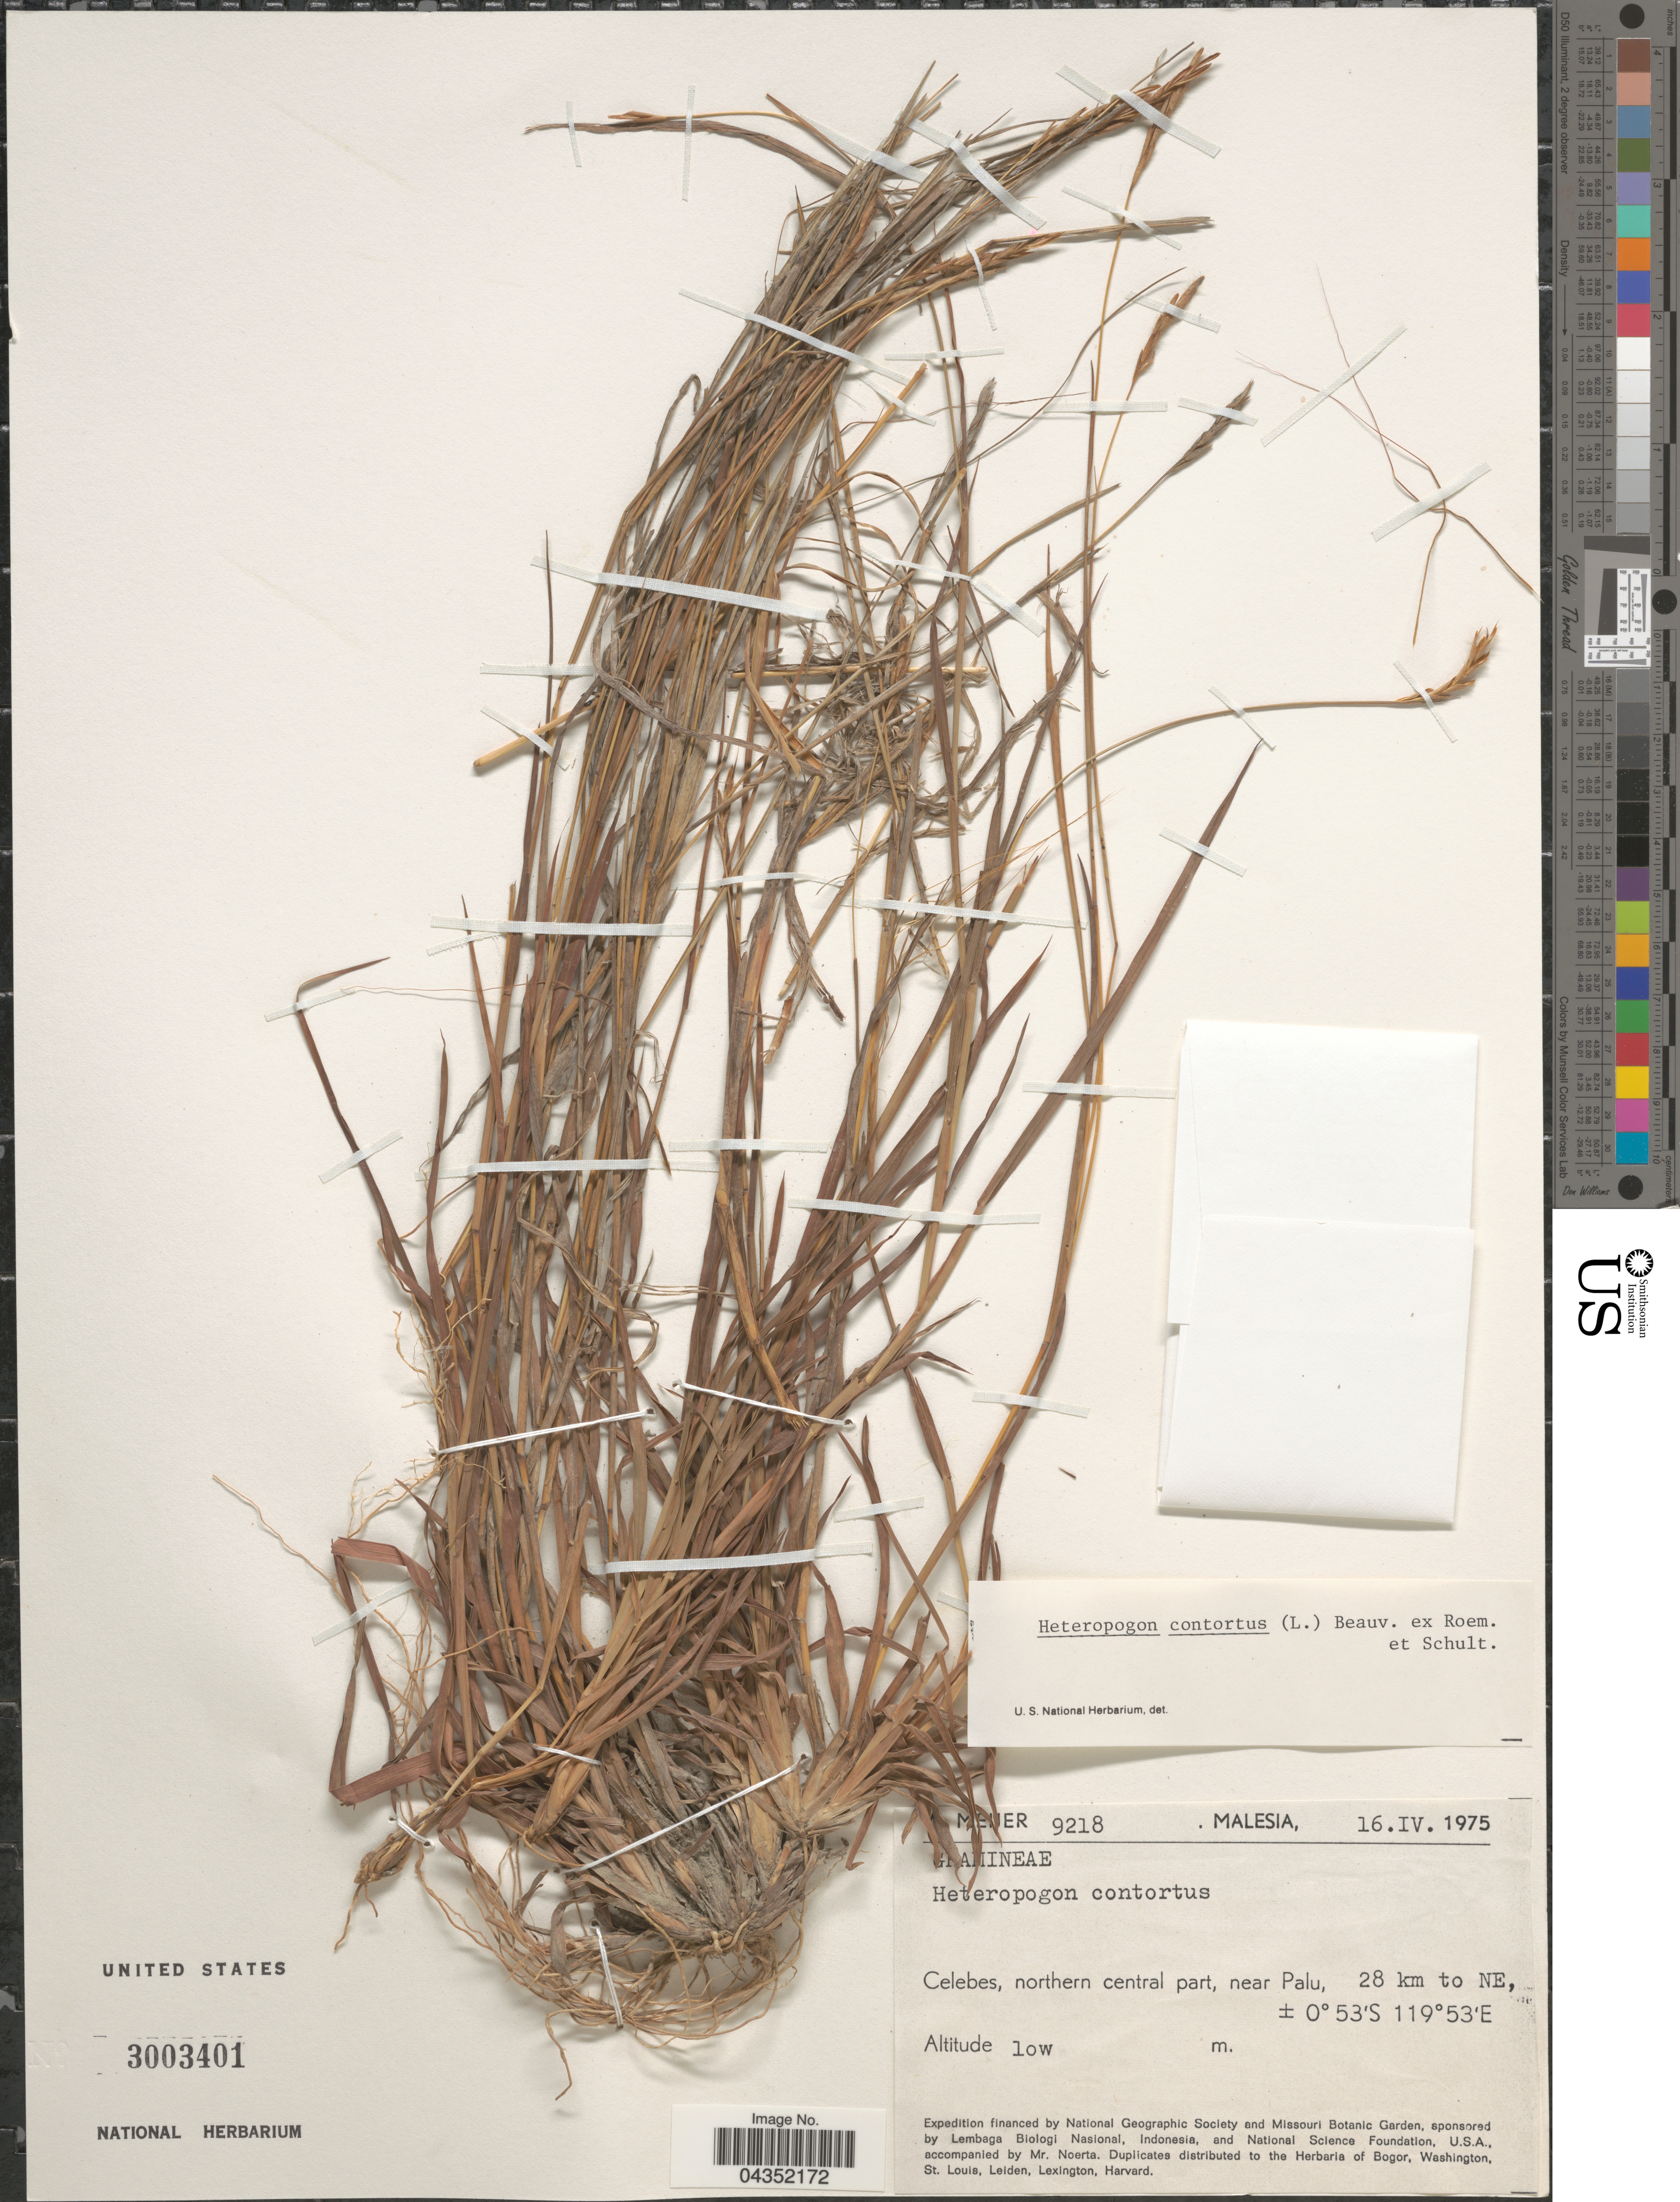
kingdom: Plantae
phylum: Tracheophyta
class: Liliopsida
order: Poales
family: Poaceae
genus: Heteropogon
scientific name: Heteropogon contortus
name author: (L.) P. Beauv. ex Roem. & Schult.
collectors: W. Meijer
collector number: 9218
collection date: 1975-04-16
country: Malaysia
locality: Malesia. Celebes, northern central part, near Palu, 28 km to NE.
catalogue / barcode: US 3003401